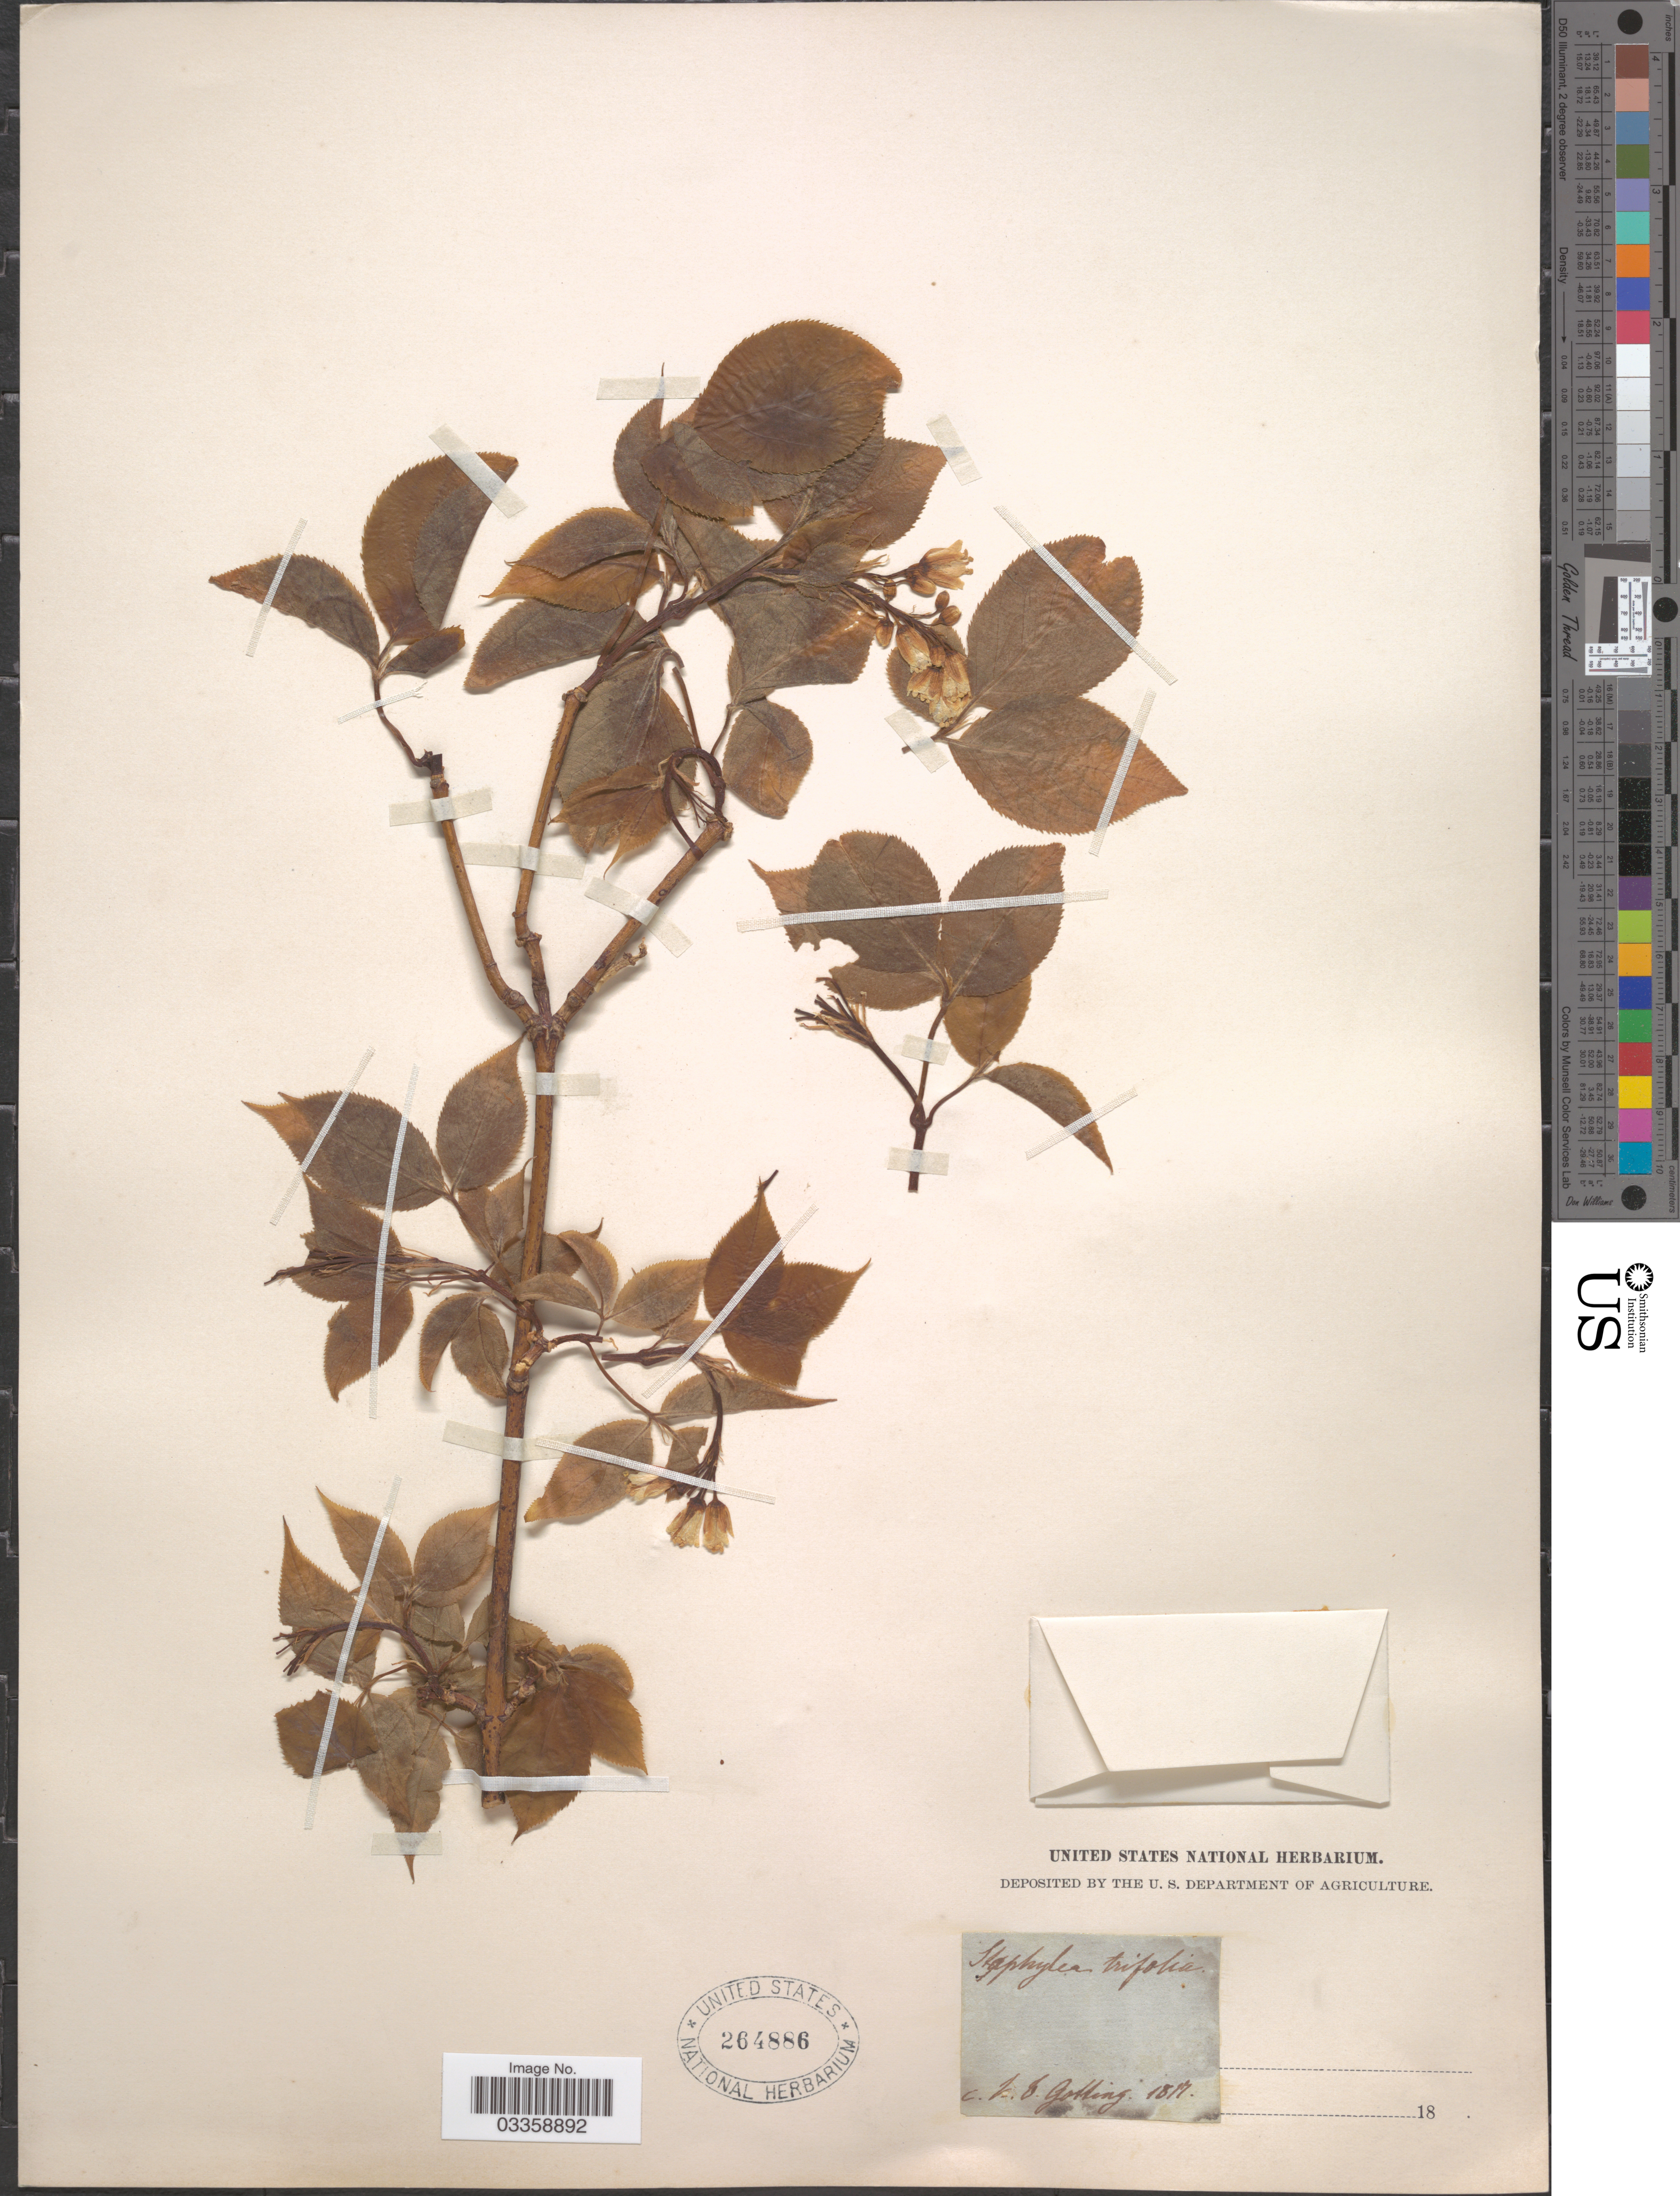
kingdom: Plantae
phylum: Tracheophyta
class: Magnoliopsida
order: Crossosomatales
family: Staphyleaceae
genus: Staphylea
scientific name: Staphylea trifolia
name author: L.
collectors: ex herb. United States National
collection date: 1817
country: Germany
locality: C.h.b. Gotting.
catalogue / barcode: US 264886